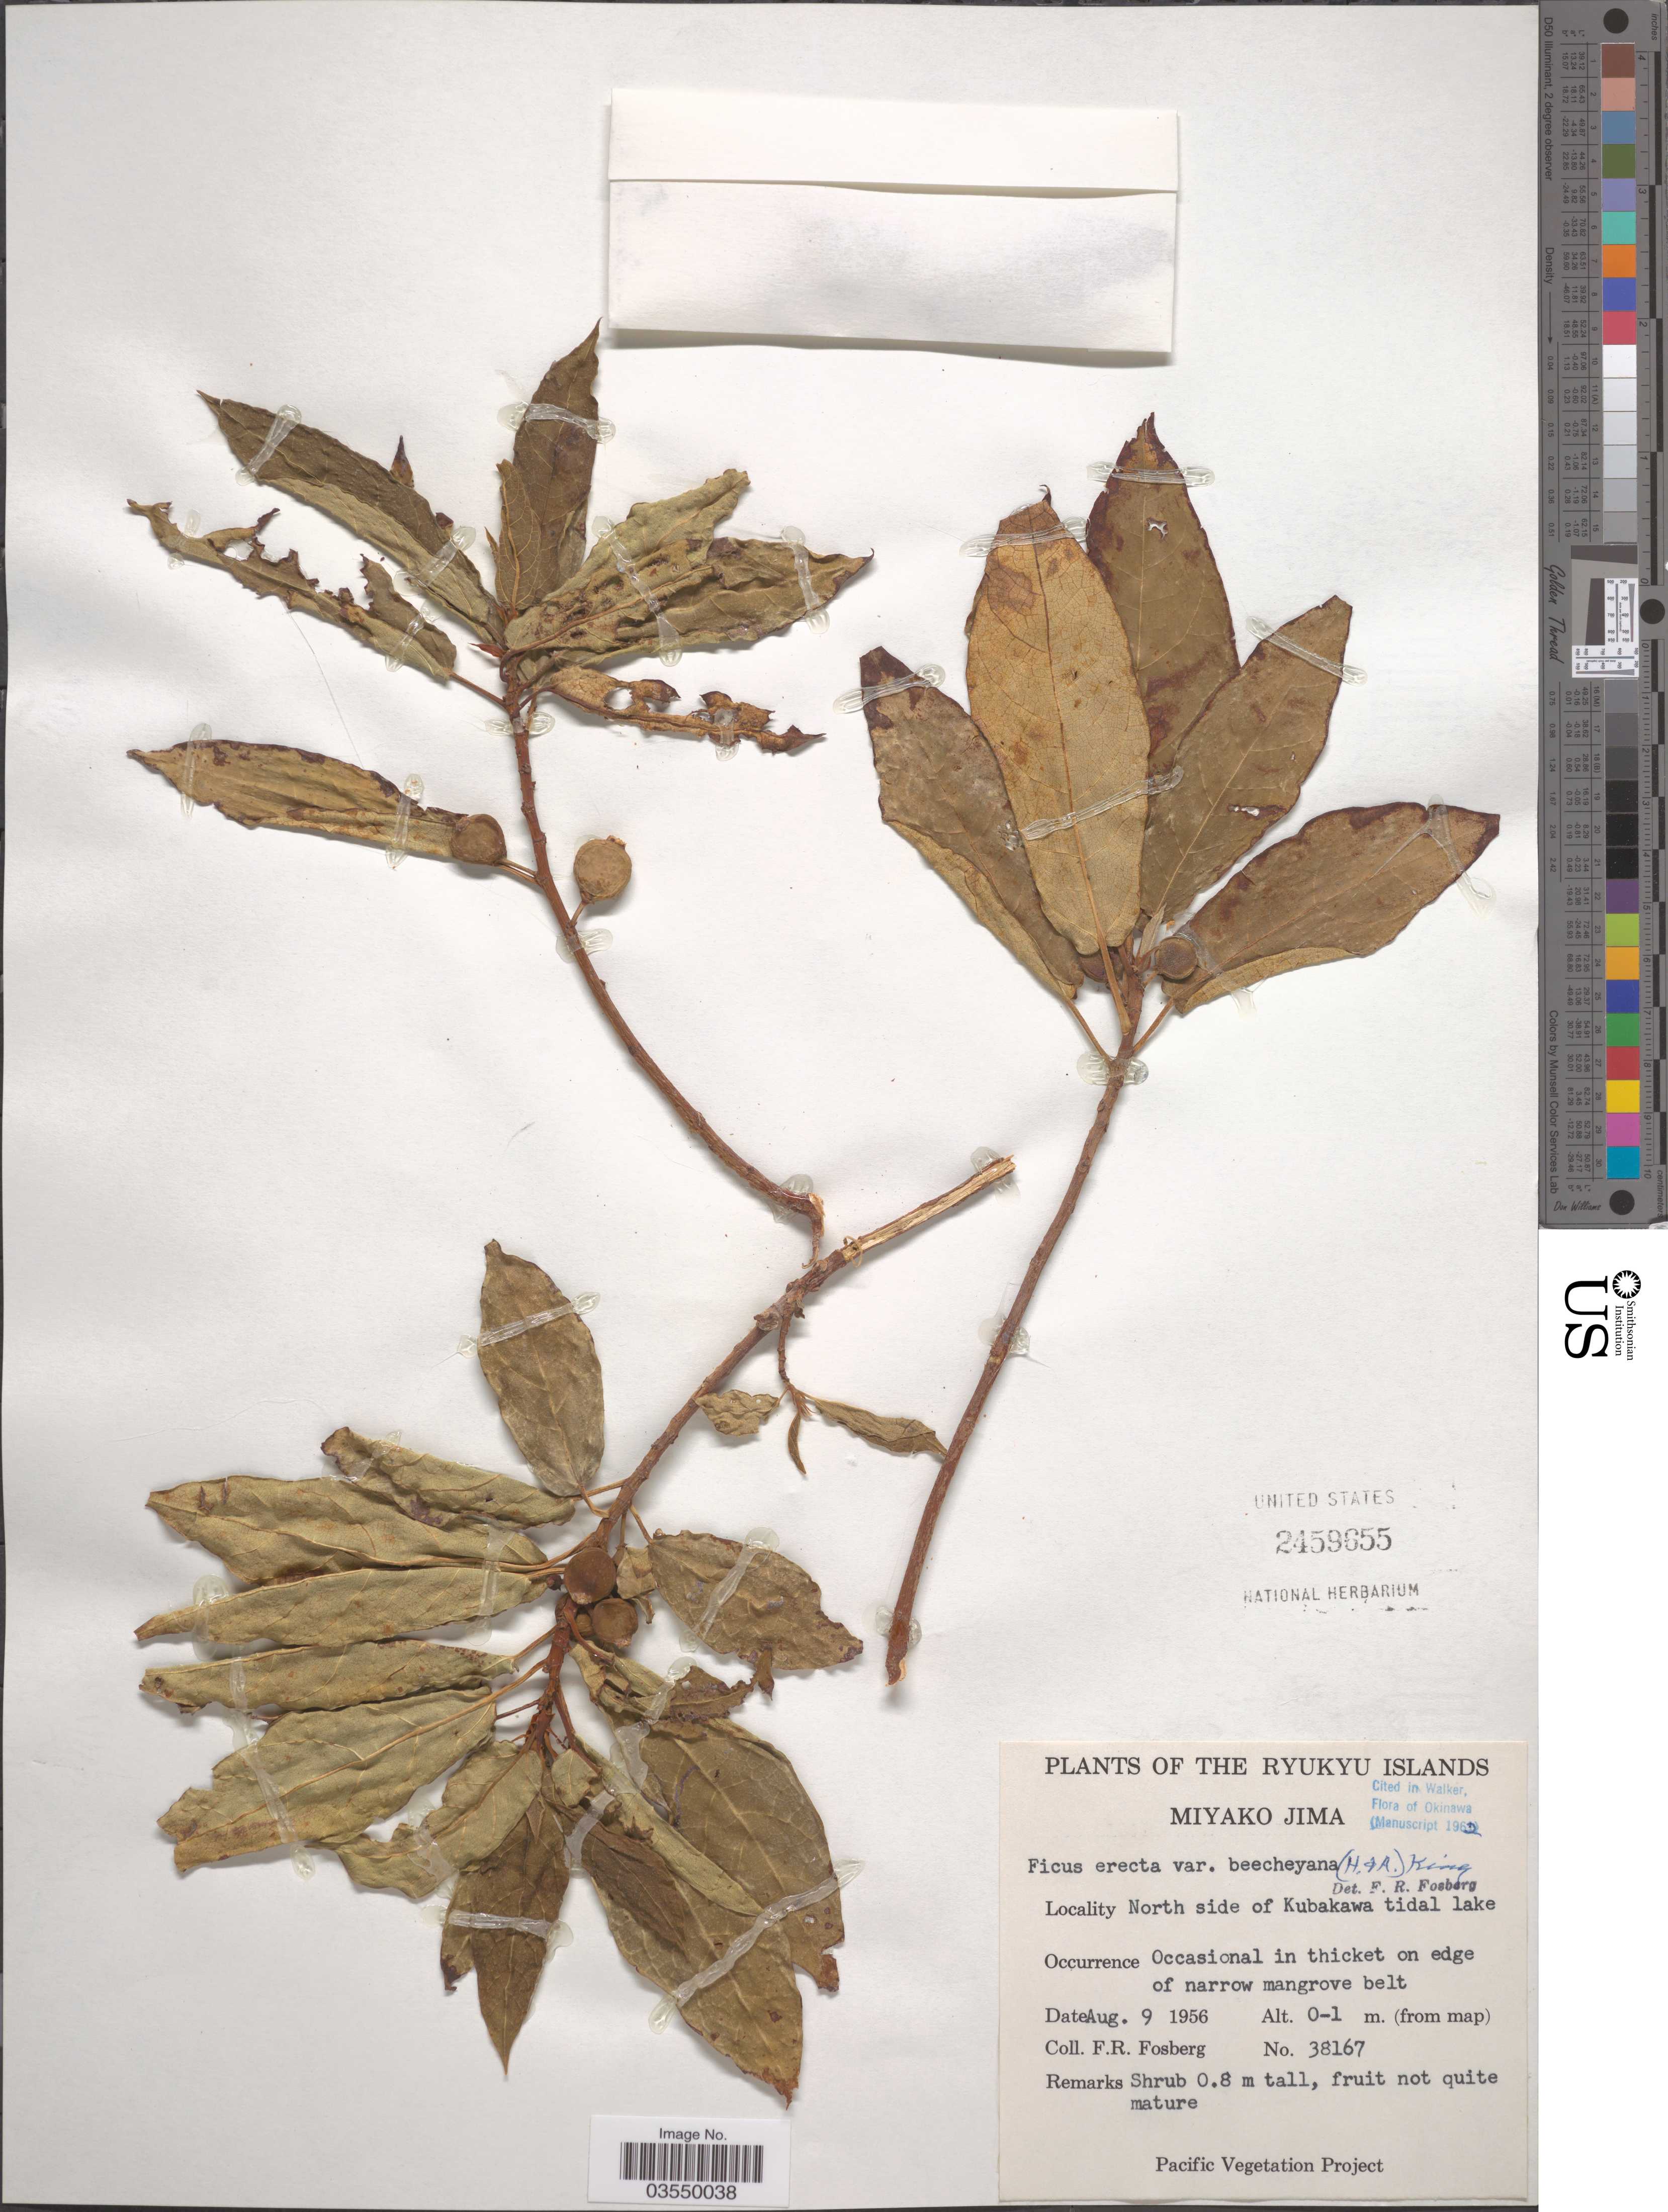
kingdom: Plantae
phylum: Tracheophyta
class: Magnoliopsida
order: Rosales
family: Moraceae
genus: Ficus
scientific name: Ficus erecta var. beecheyana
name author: (Hook. & Arn.) King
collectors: F. R. Fosberg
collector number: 38167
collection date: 1956-08-09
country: Japan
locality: The Ryukyu Islands. Miyako Jima. North side of Kubakawa tidal lake.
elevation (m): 0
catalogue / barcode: US 2459655